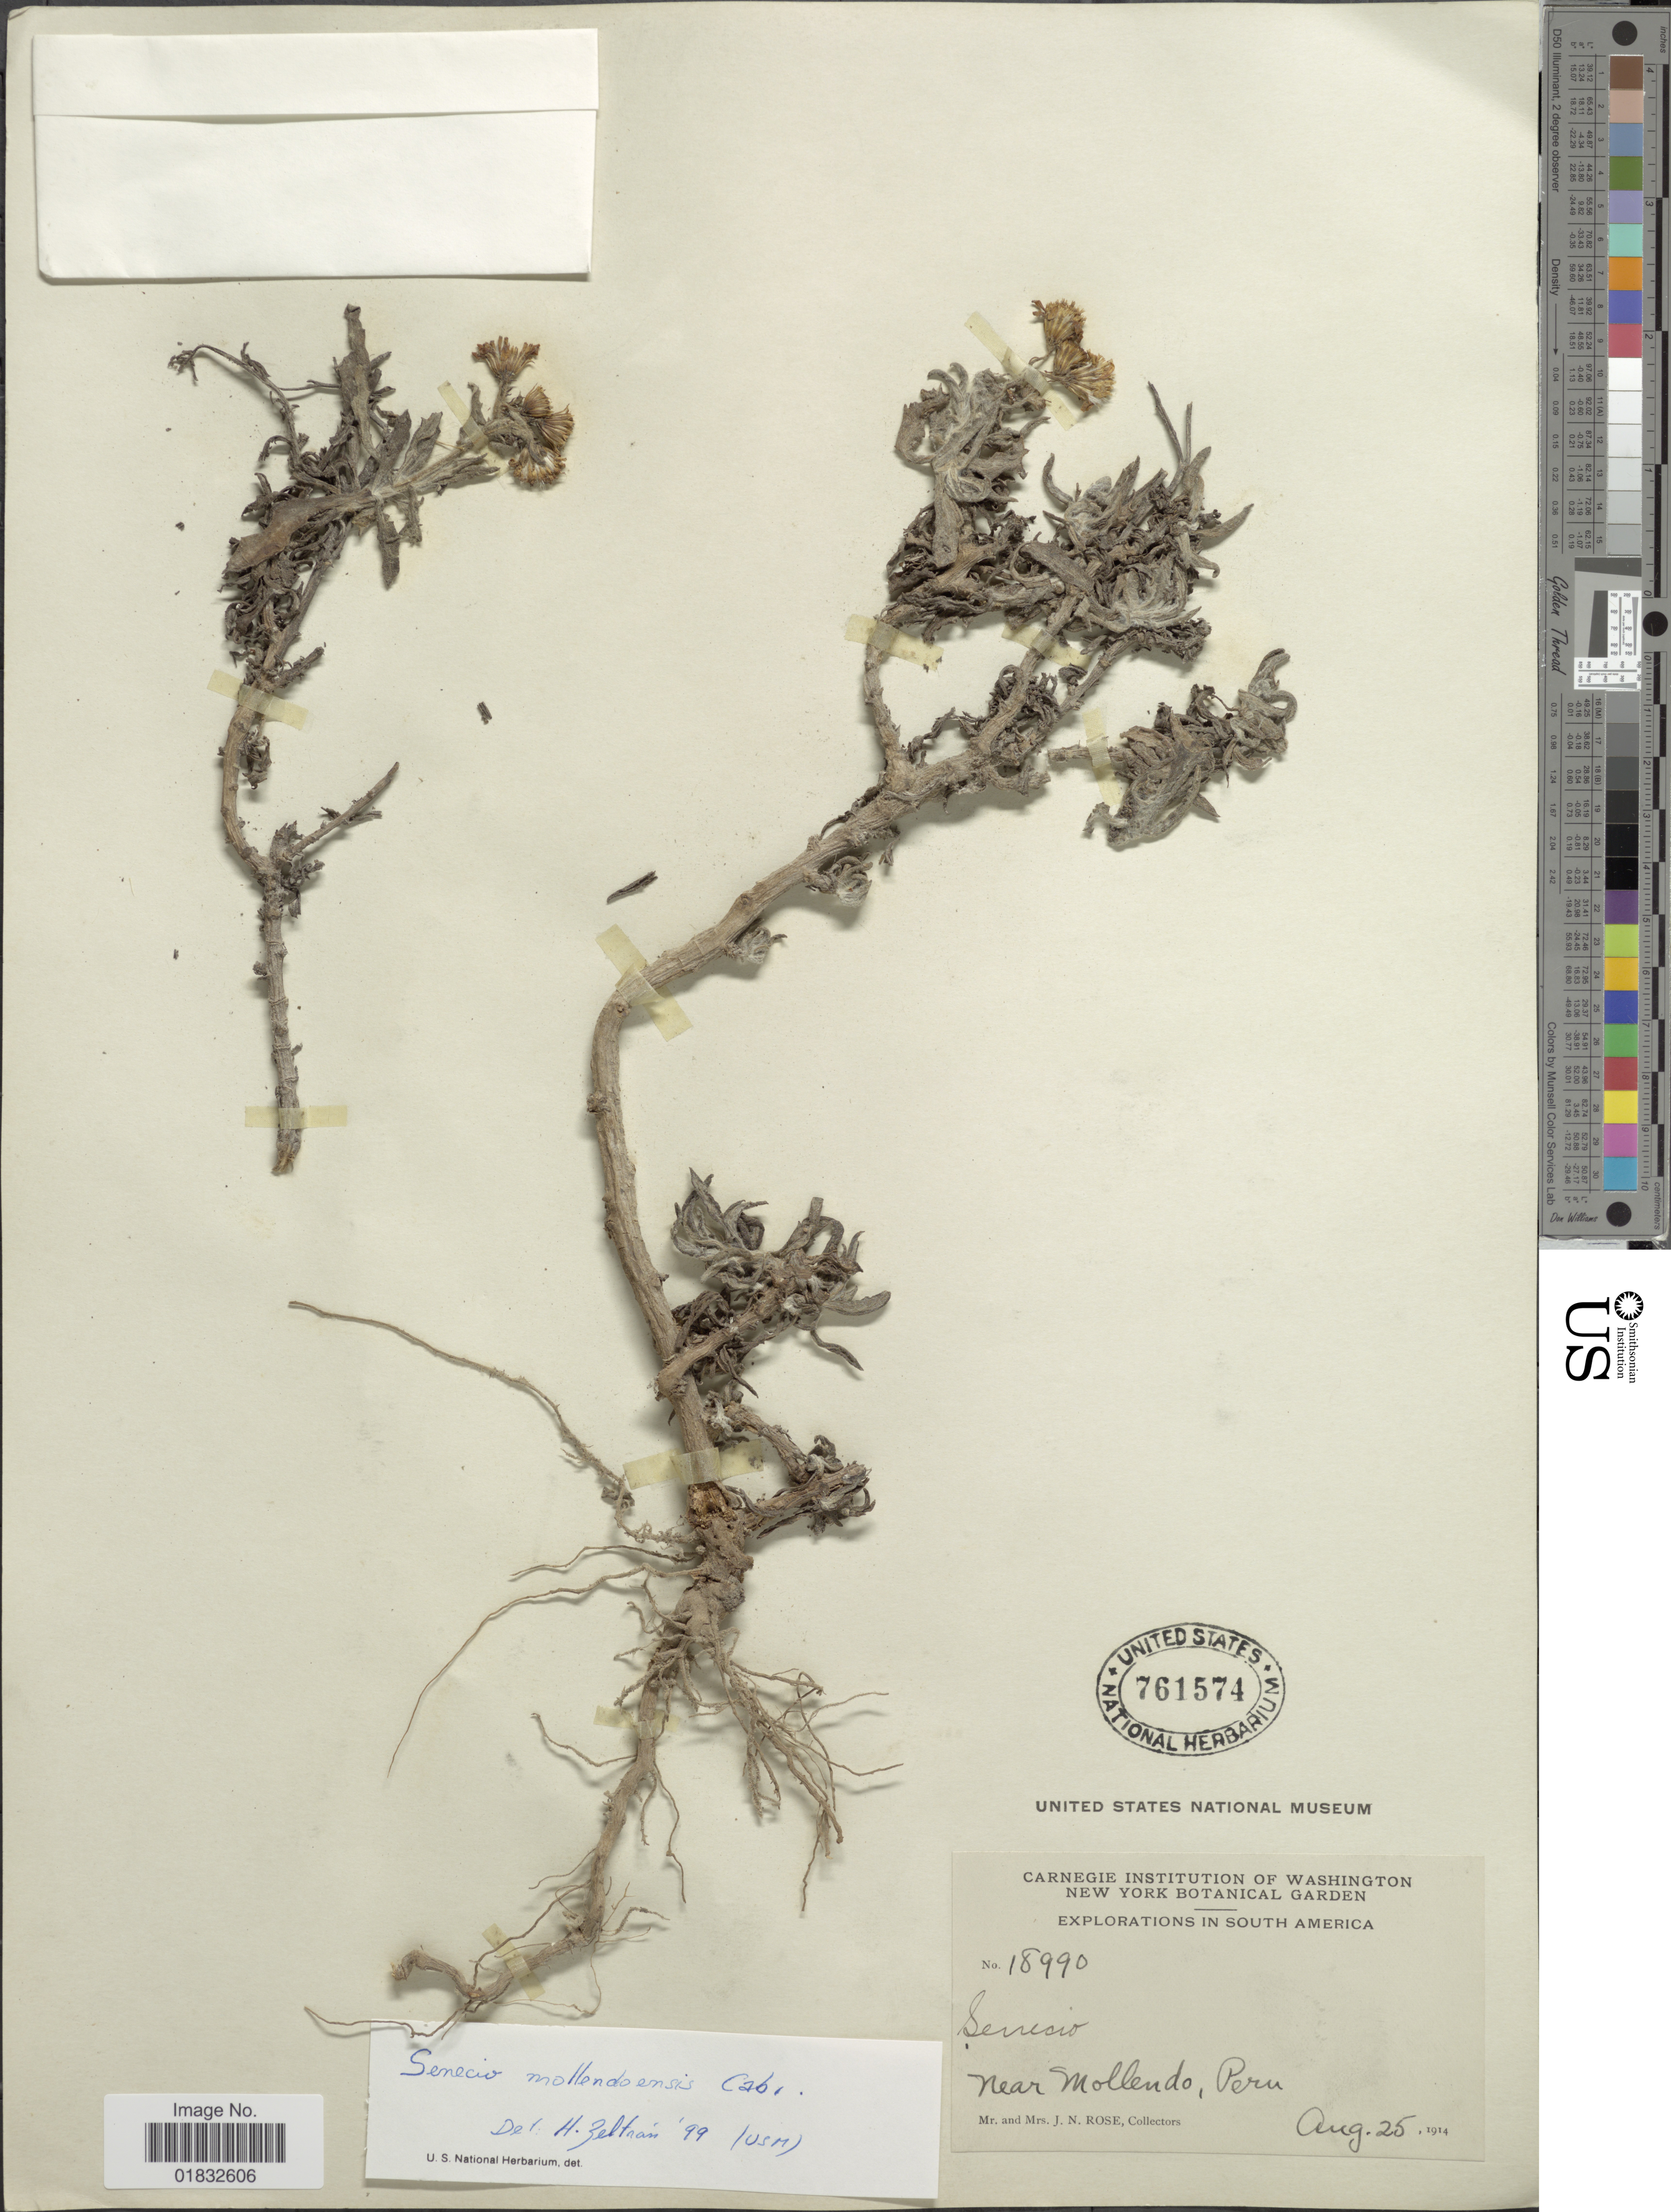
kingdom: Plantae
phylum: Tracheophyta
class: Magnoliopsida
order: Asterales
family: Asteraceae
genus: Senecio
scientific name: Senecio mollendoensis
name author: Cabrera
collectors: J. N. Rose & L. B. Rose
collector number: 18990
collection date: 1914-08-25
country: Peru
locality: Near Mollendo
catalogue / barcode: US 761574